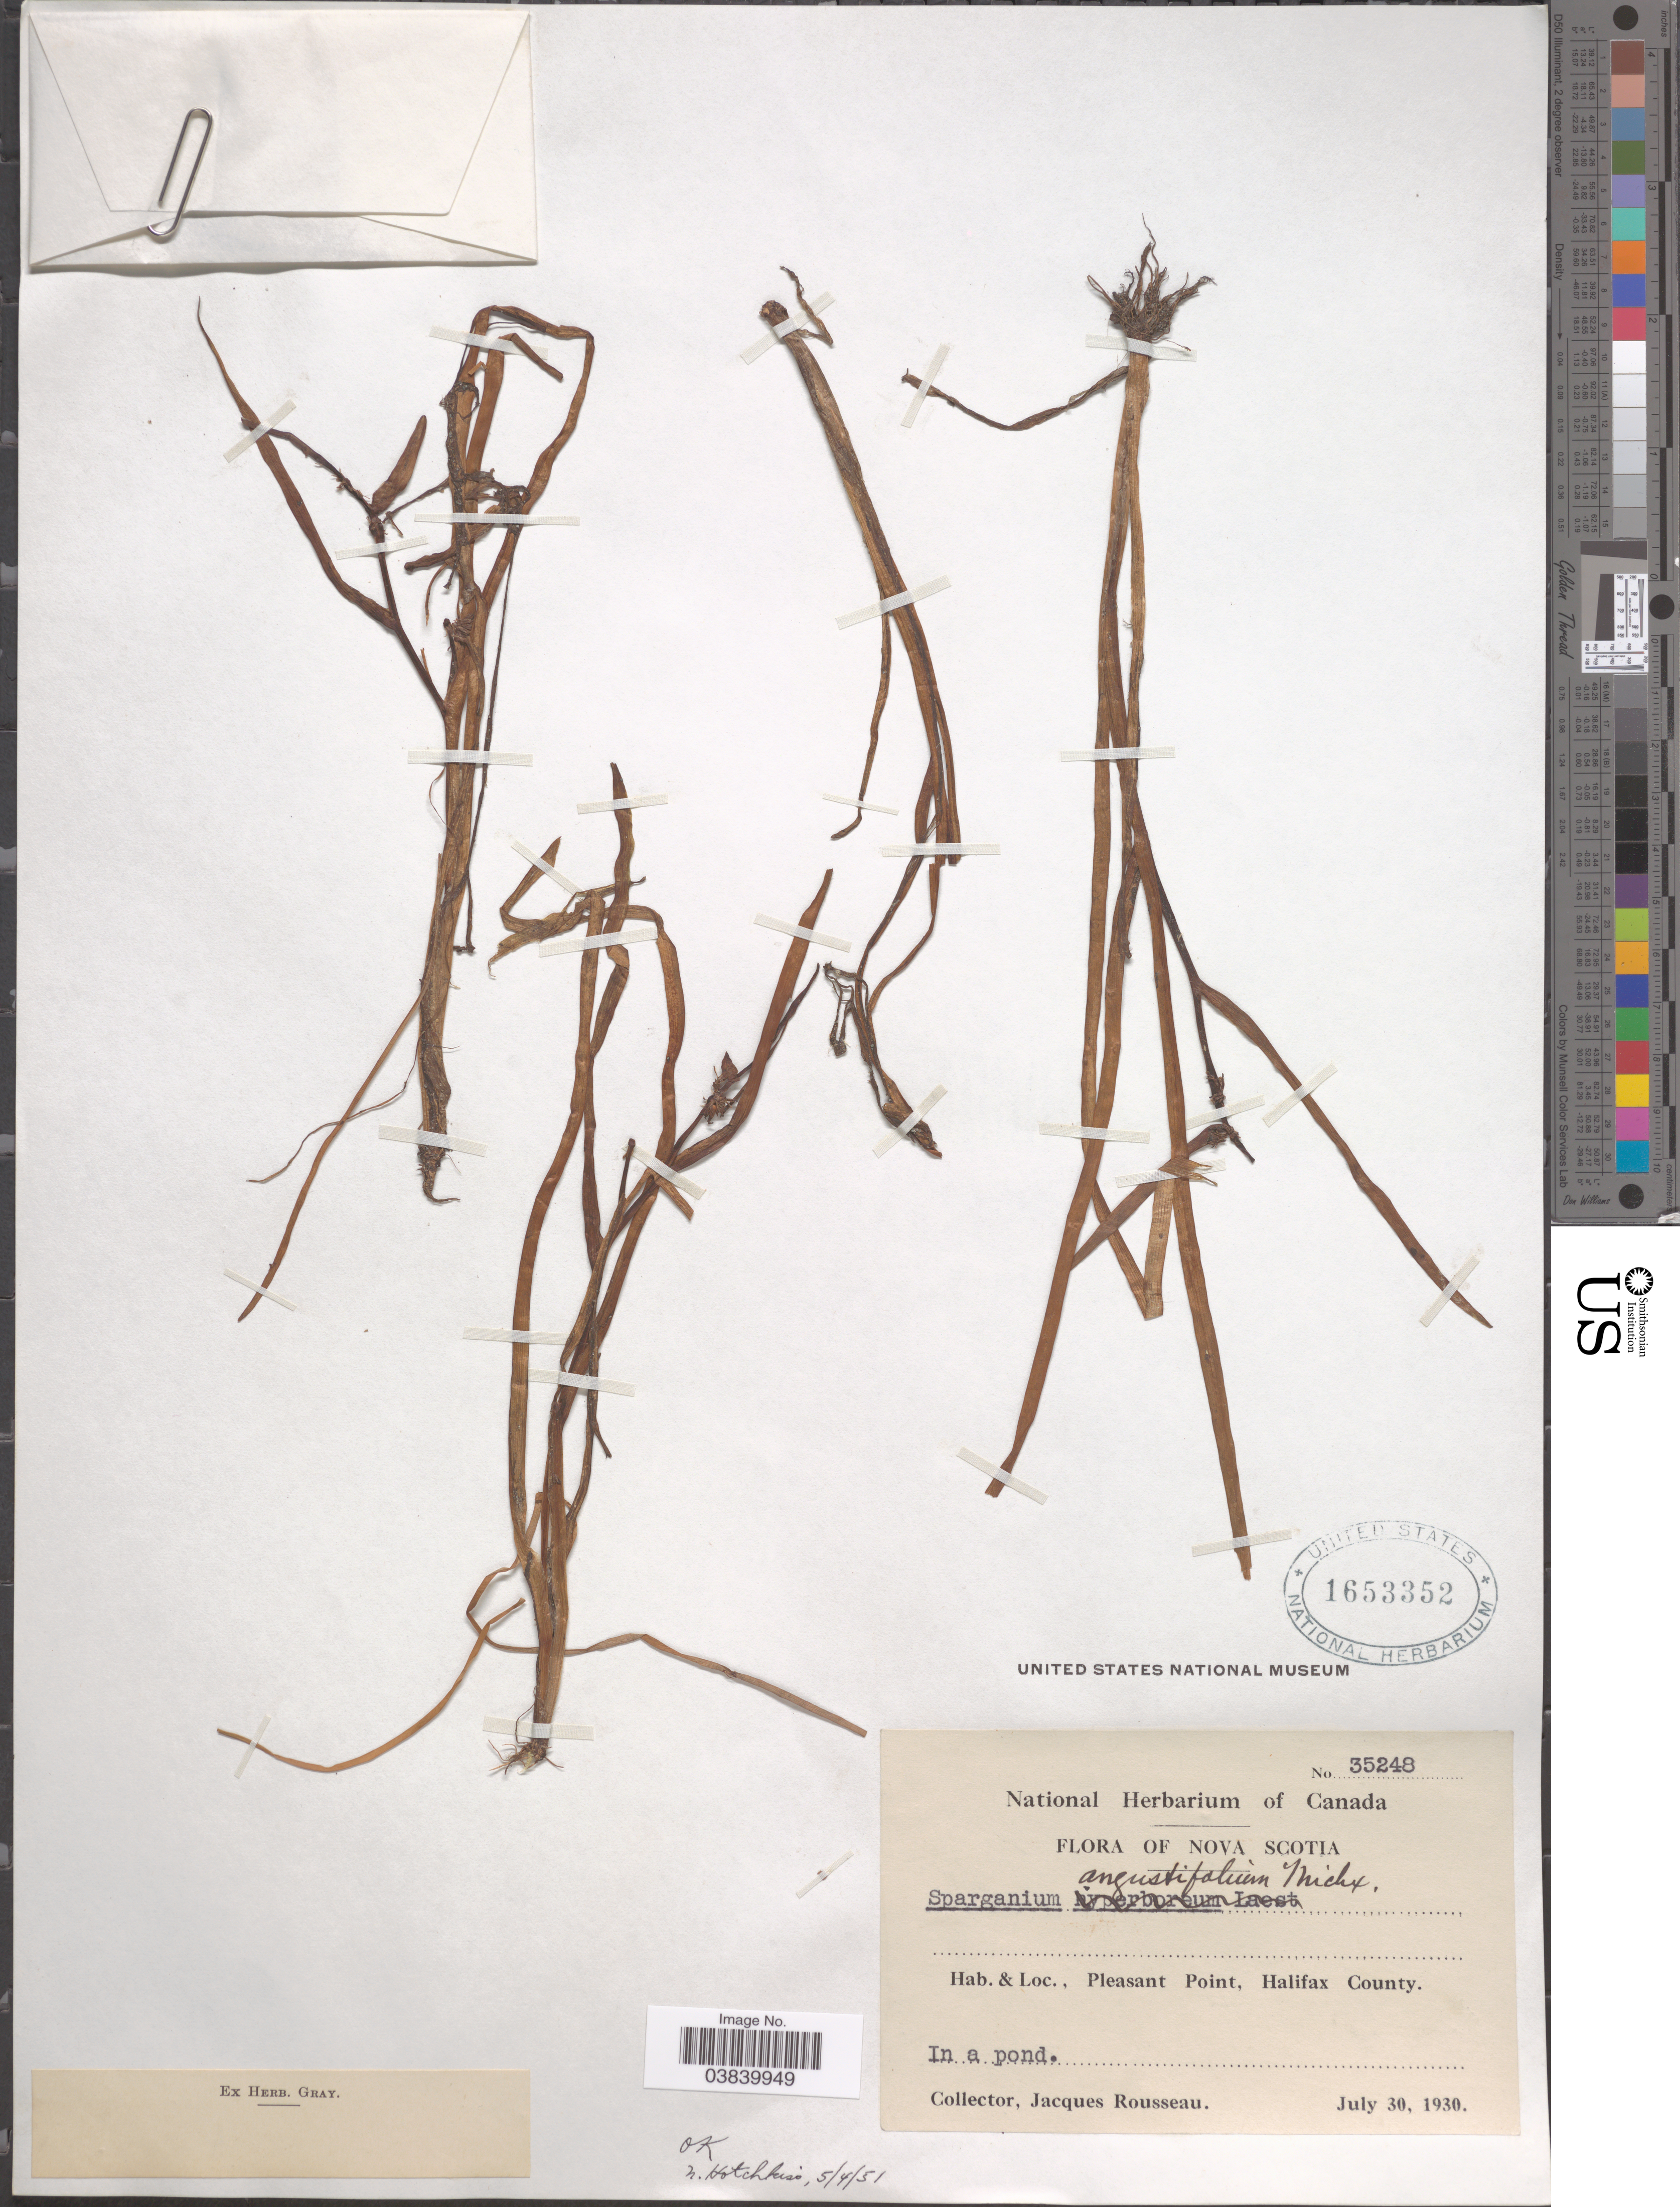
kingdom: Plantae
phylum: Tracheophyta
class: Liliopsida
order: Poales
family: Typhaceae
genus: Sparganium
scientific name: Sparganium angustifolium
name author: Michx.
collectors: J. Rousseau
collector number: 35248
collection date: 1930-07-30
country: Canada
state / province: Nova Scotia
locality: Pleasant Point, Halifax County.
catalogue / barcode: US 1653352